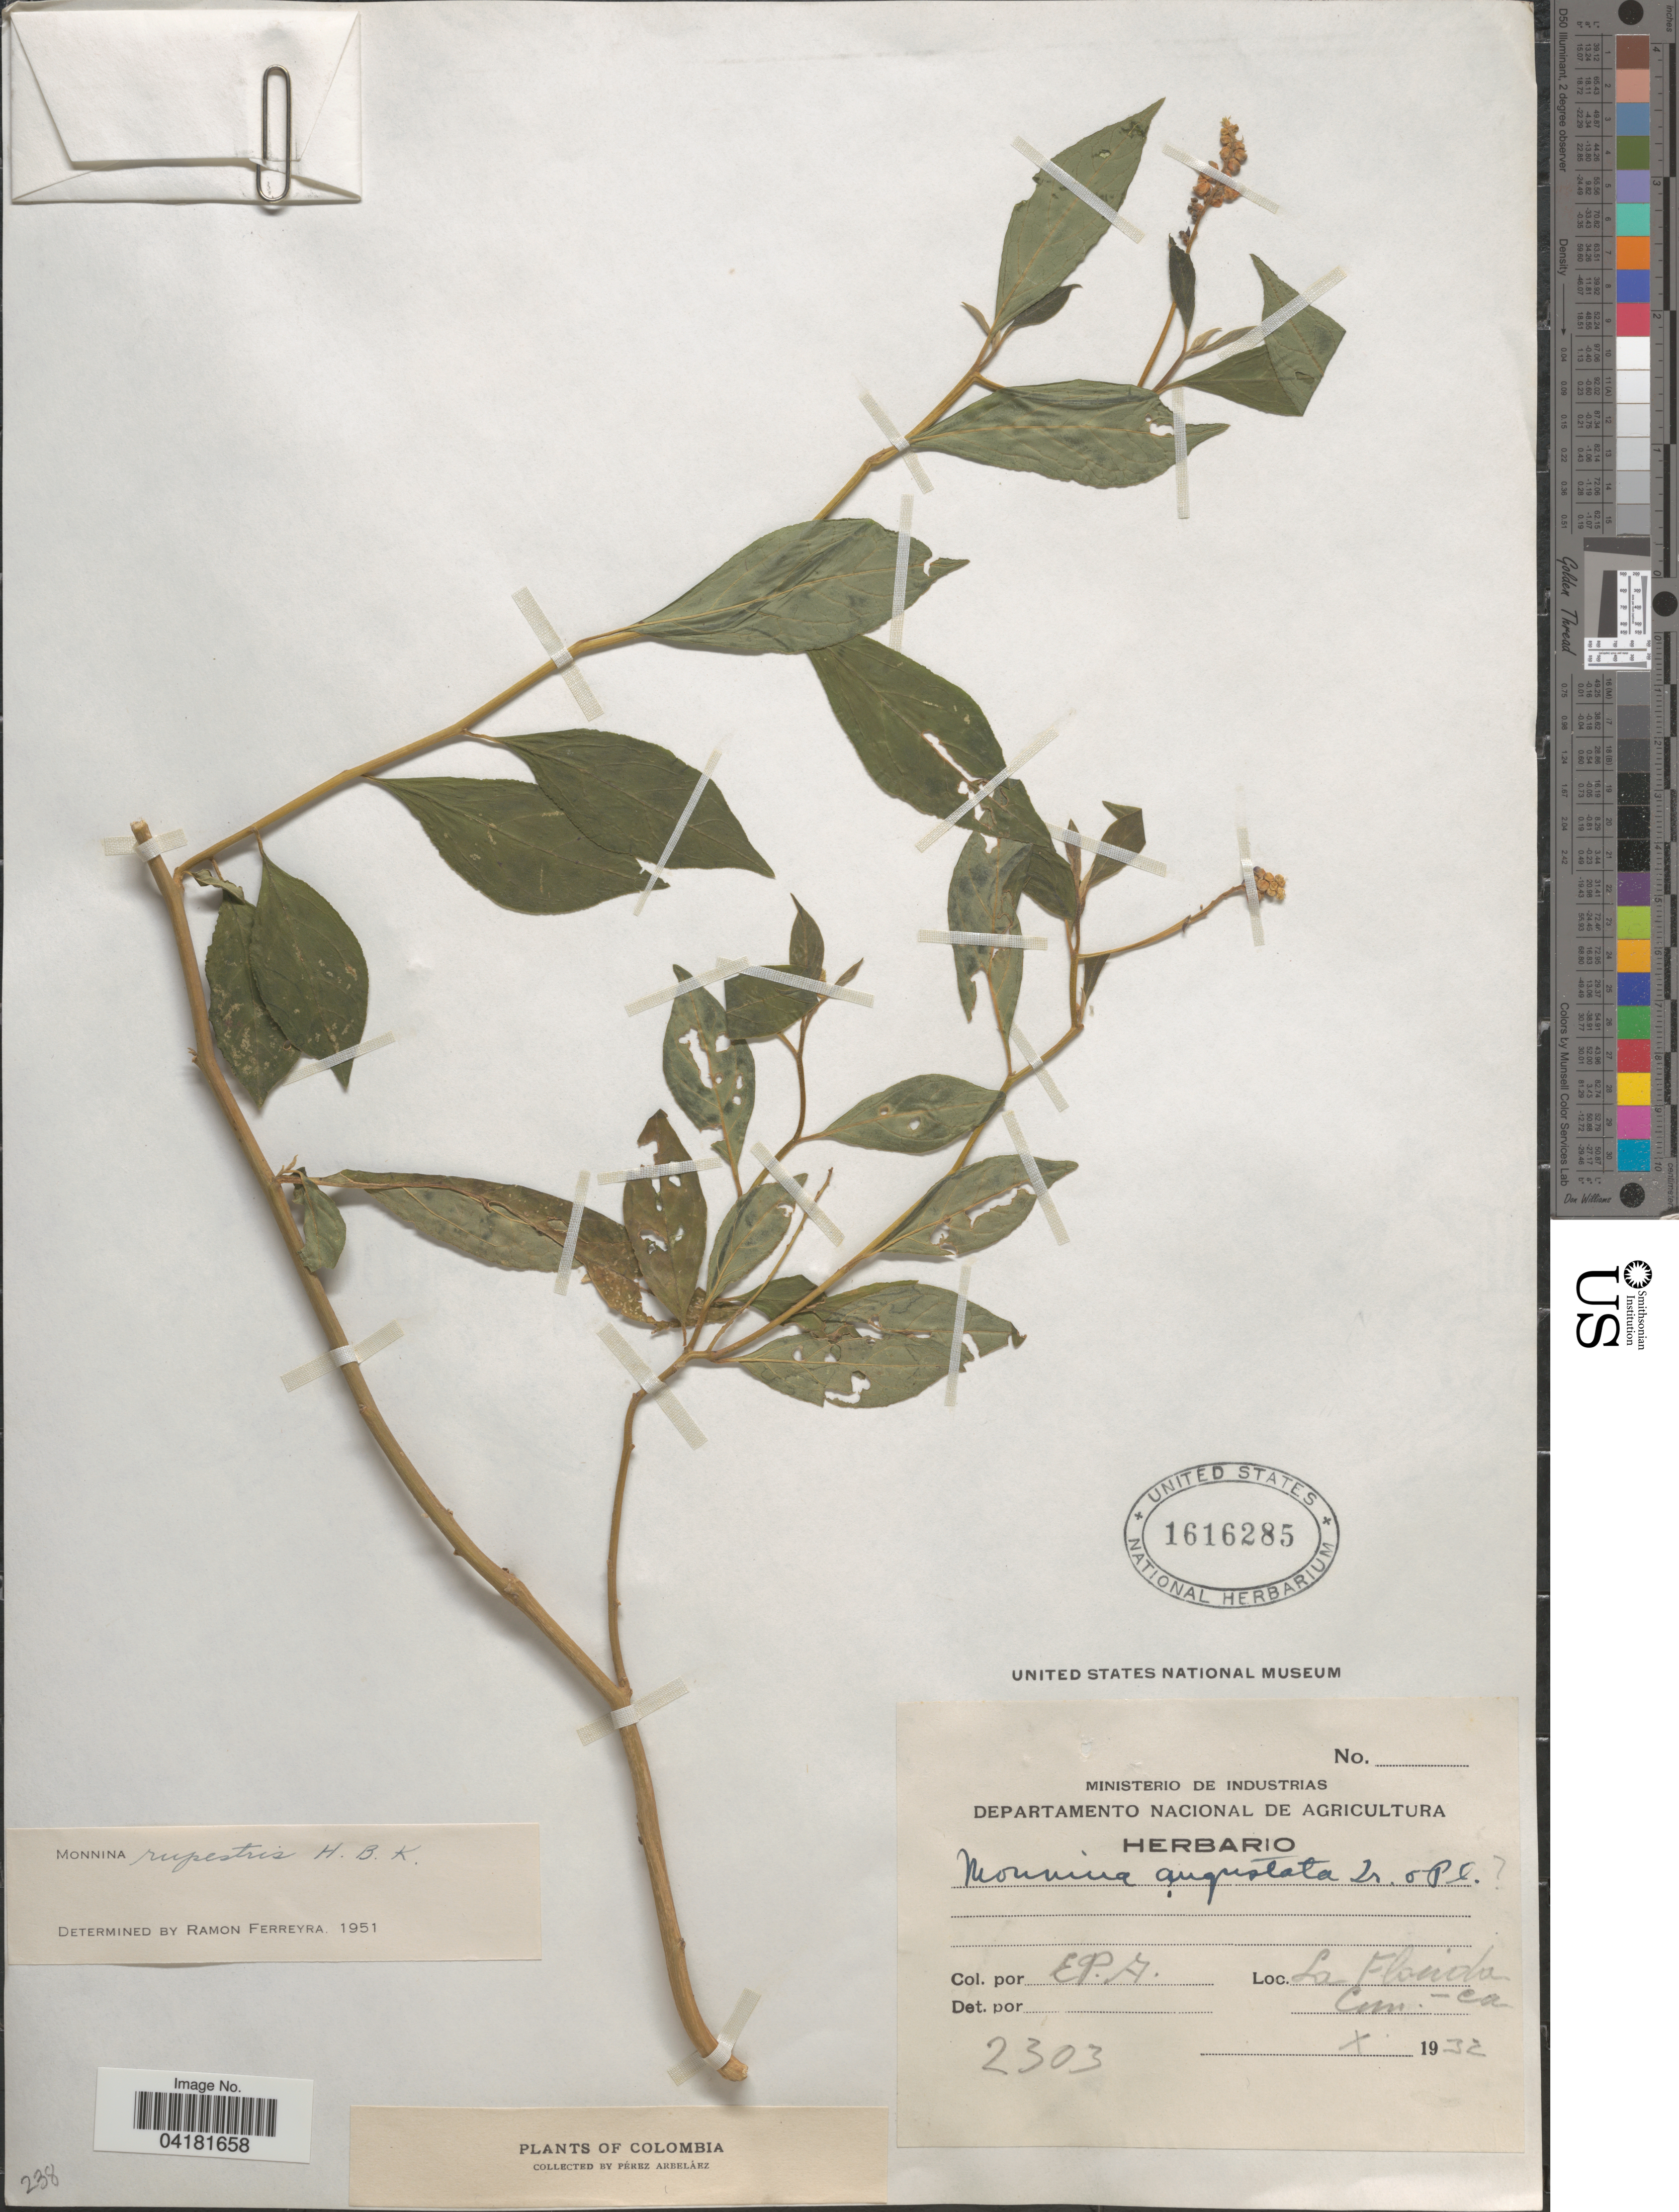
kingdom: Plantae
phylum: Tracheophyta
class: Magnoliopsida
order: Fabales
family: Polygalaceae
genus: Monnina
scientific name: Monnina rupestris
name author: Kunth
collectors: E. P. Arbelaez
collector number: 2303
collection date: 1932-10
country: Colombia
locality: La Florida.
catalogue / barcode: US 1616285